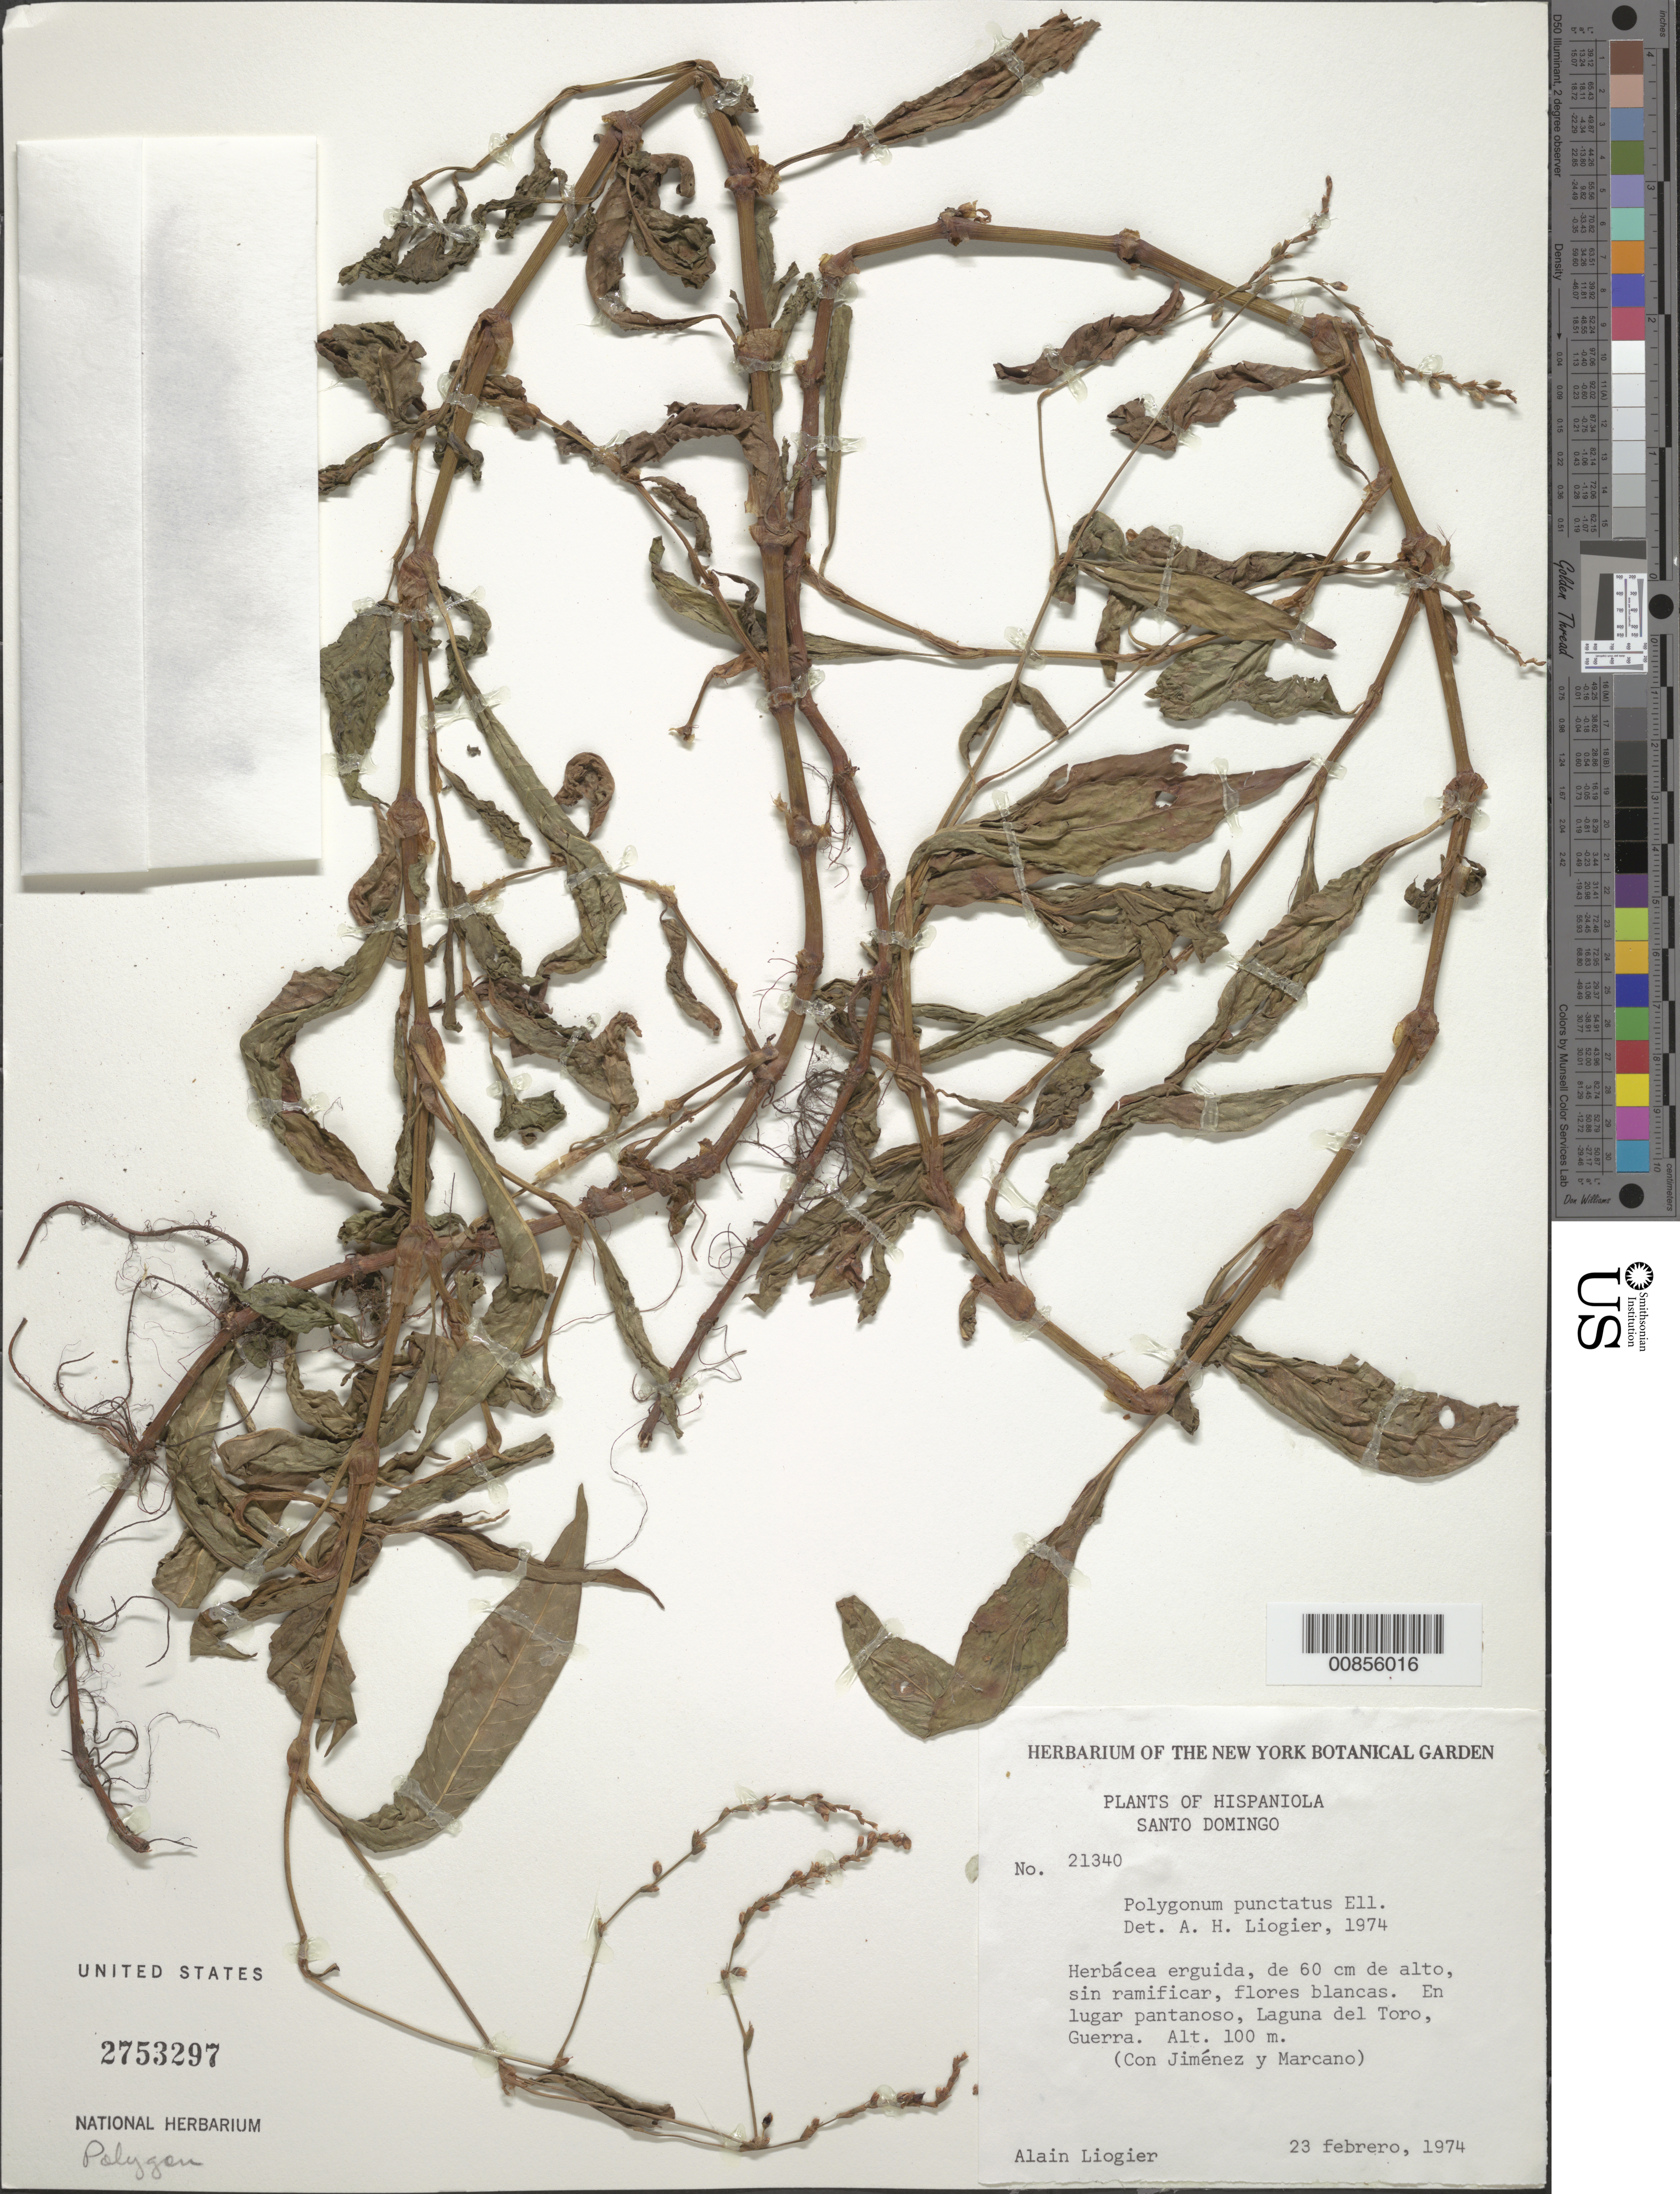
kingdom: Plantae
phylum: Tracheophyta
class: Magnoliopsida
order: Caryophyllales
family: Polygonaceae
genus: Polygonum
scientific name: Polygonum punctatum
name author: Elliott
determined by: Liogier, Alain H.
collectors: A. H. Liogier, J. J. Jiménez Almonte & E. J. Marcano F.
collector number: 21340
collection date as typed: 23 Feb 1974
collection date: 1974-02-23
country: Dominican Republic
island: Hispaniola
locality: Laguna del Toro, Guerra.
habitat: Lugar pantanoso.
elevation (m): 100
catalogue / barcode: US 2753297